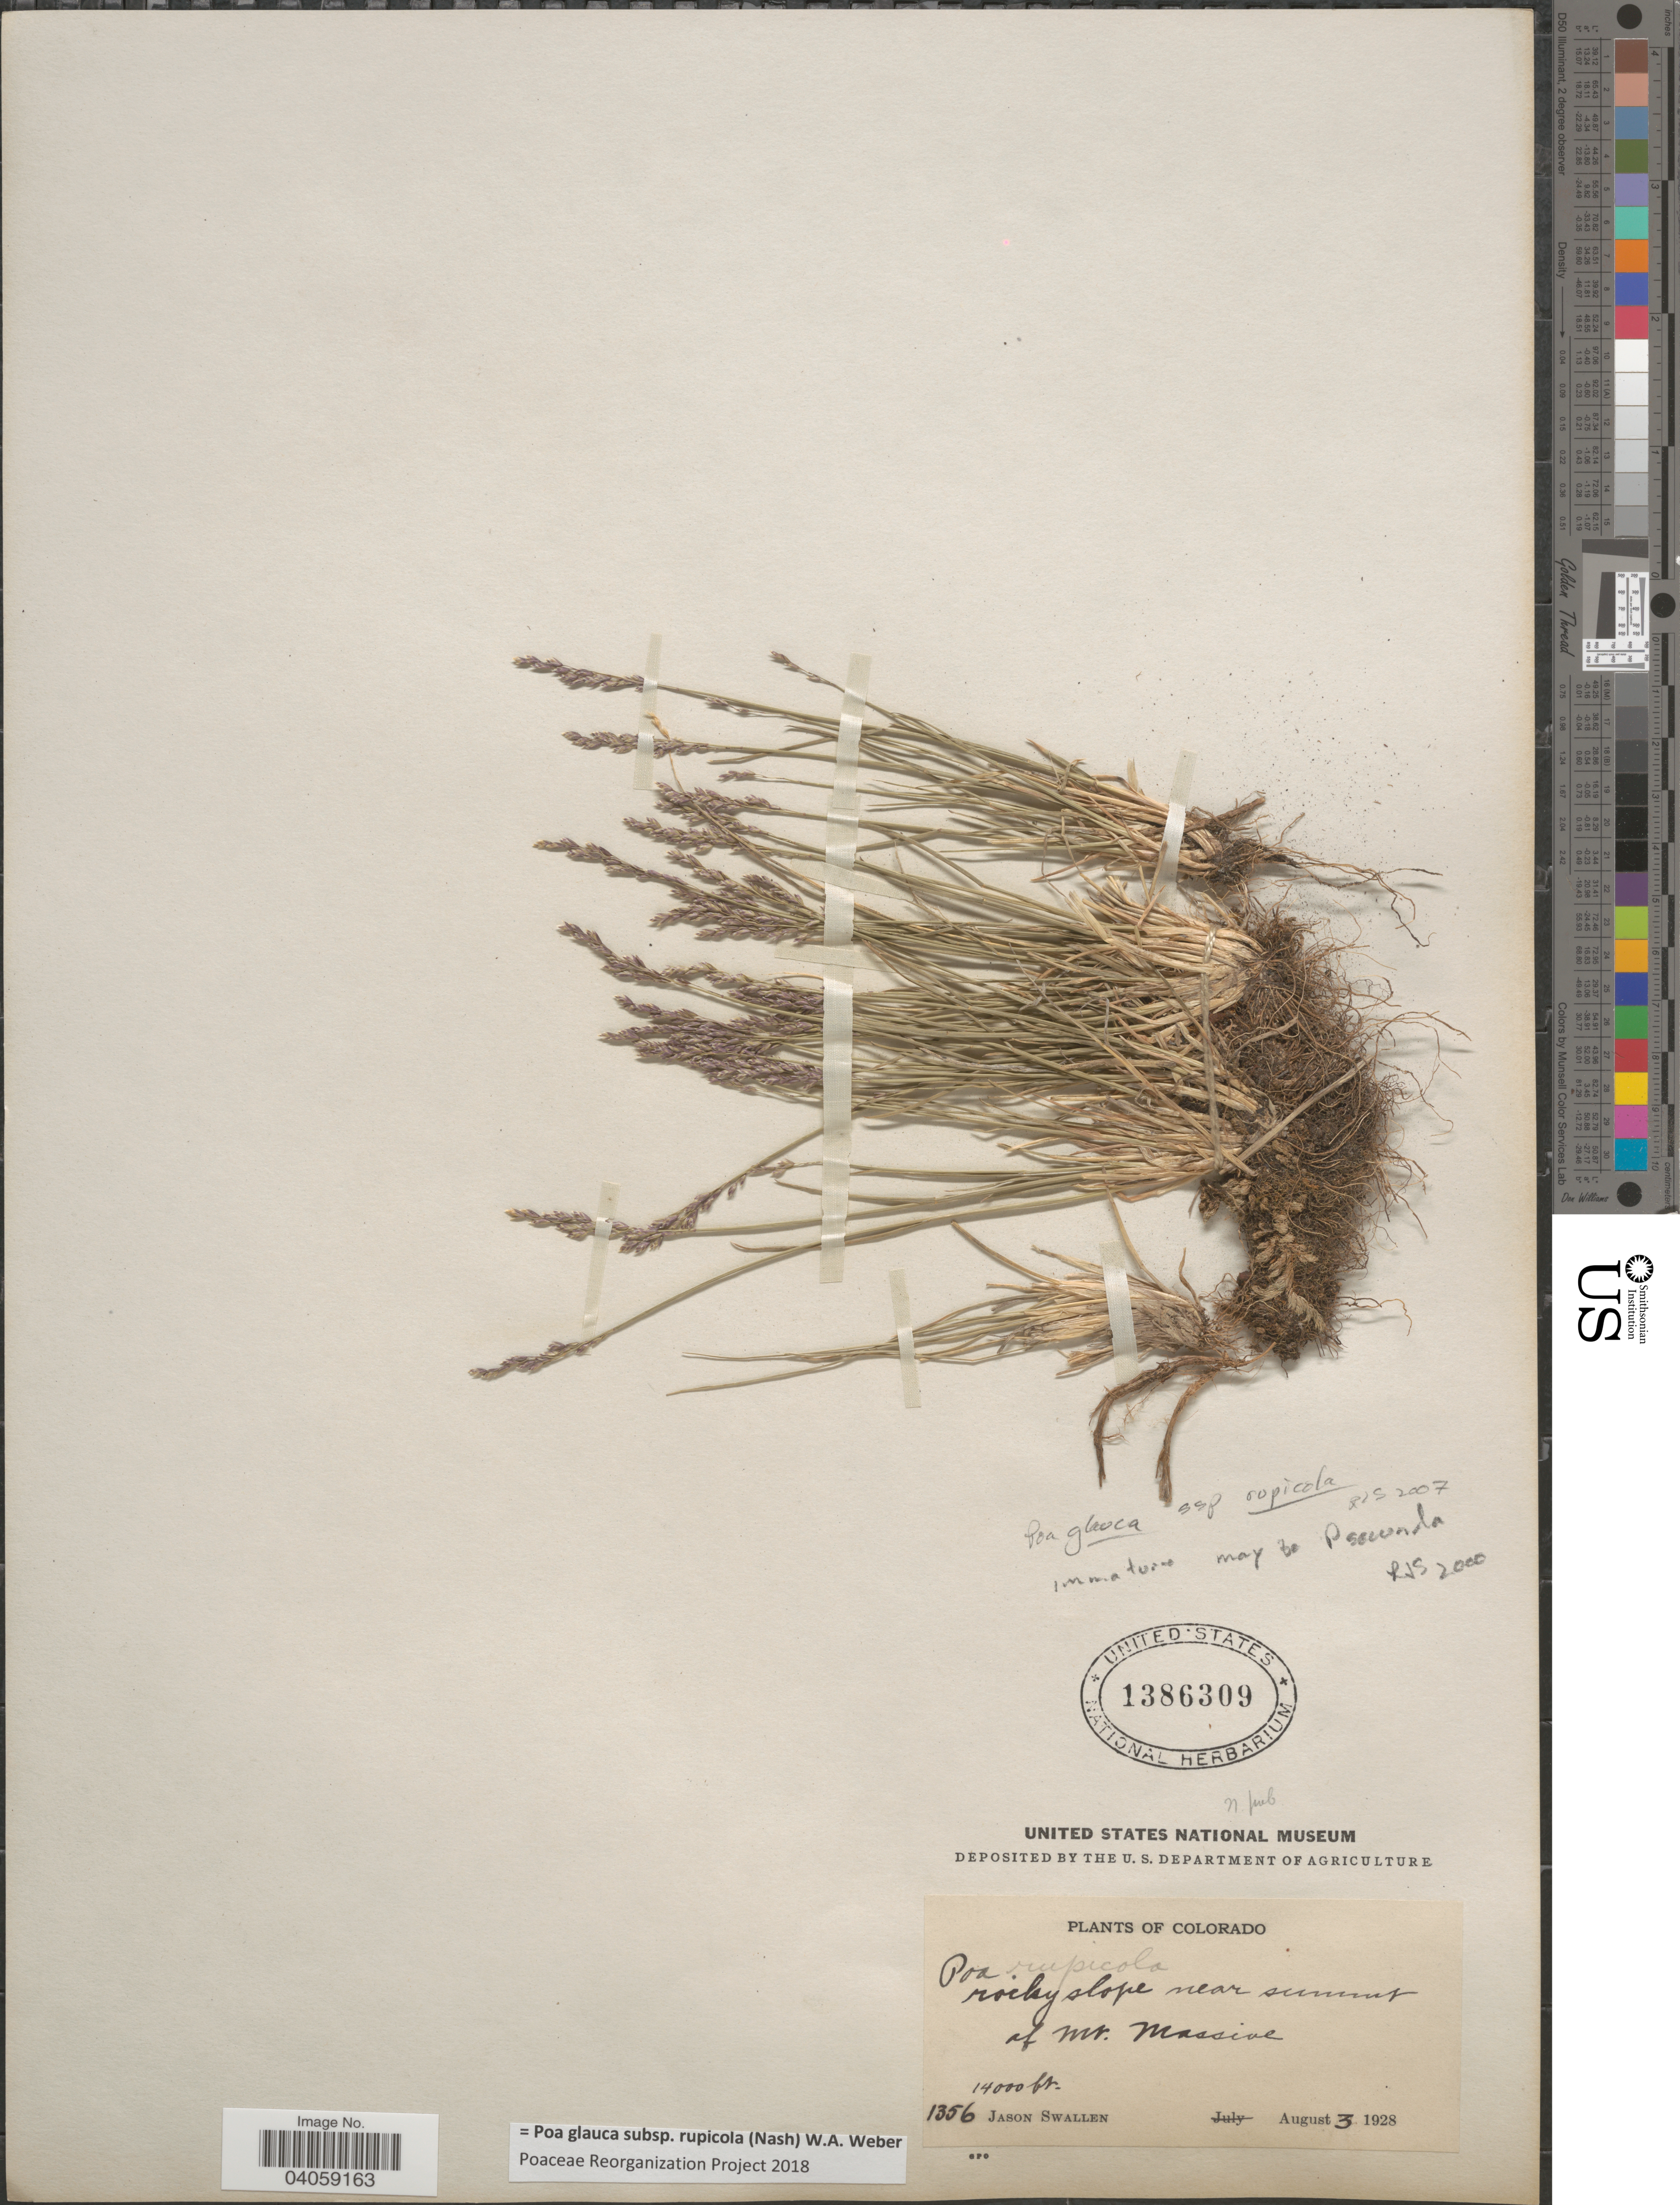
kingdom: Plantae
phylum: Tracheophyta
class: Liliopsida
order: Poales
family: Poaceae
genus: Poa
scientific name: Poa glauca subsp. rupicola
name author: (Nash) W.A. Weber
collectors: J. R. Swallen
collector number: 1356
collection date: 1928-08-03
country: United States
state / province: Colorado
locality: Rocky slope near summit of Mt. Massive.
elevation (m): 4267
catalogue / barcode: US 1386309